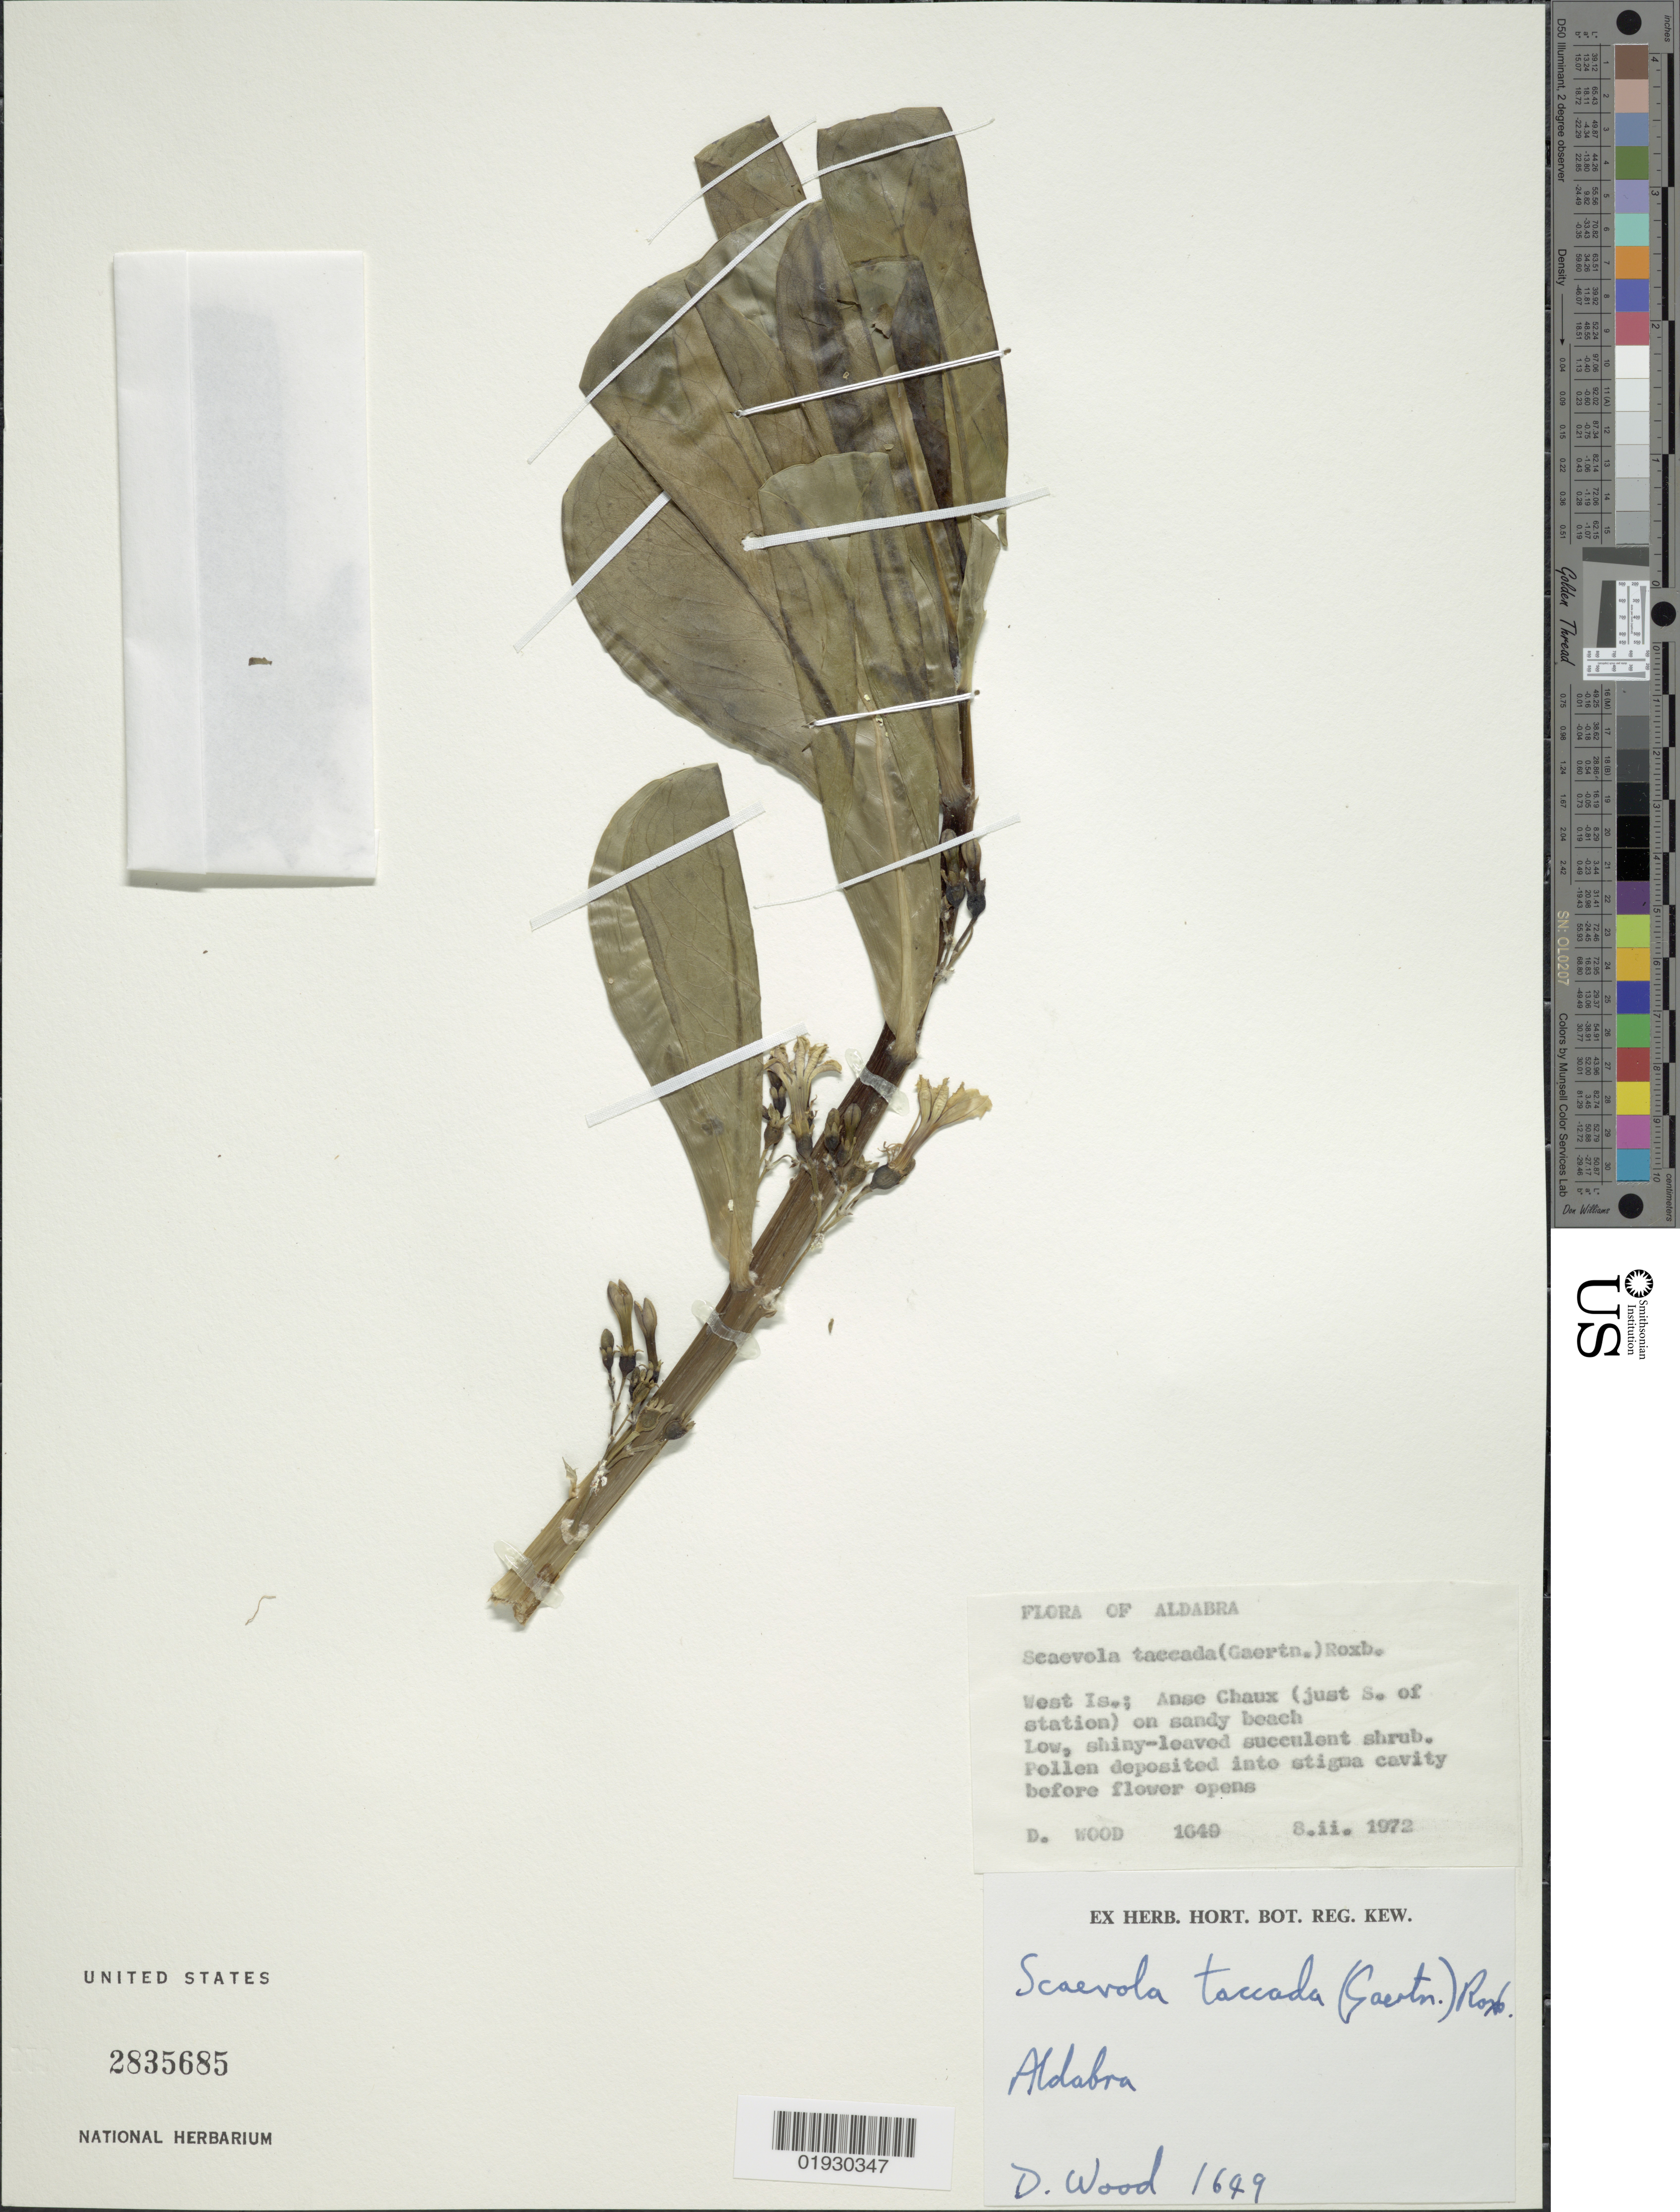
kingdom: Plantae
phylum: Tracheophyta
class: Magnoliopsida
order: Asterales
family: Goodeniaceae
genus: Scaevola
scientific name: Scaevola taccada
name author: (Gaertn.) Roxb.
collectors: D. Wood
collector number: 1649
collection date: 1972-02-08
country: Seychelles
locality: Aldabra. West Is.; Anse Chaux (just S. of station).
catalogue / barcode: US 2835685